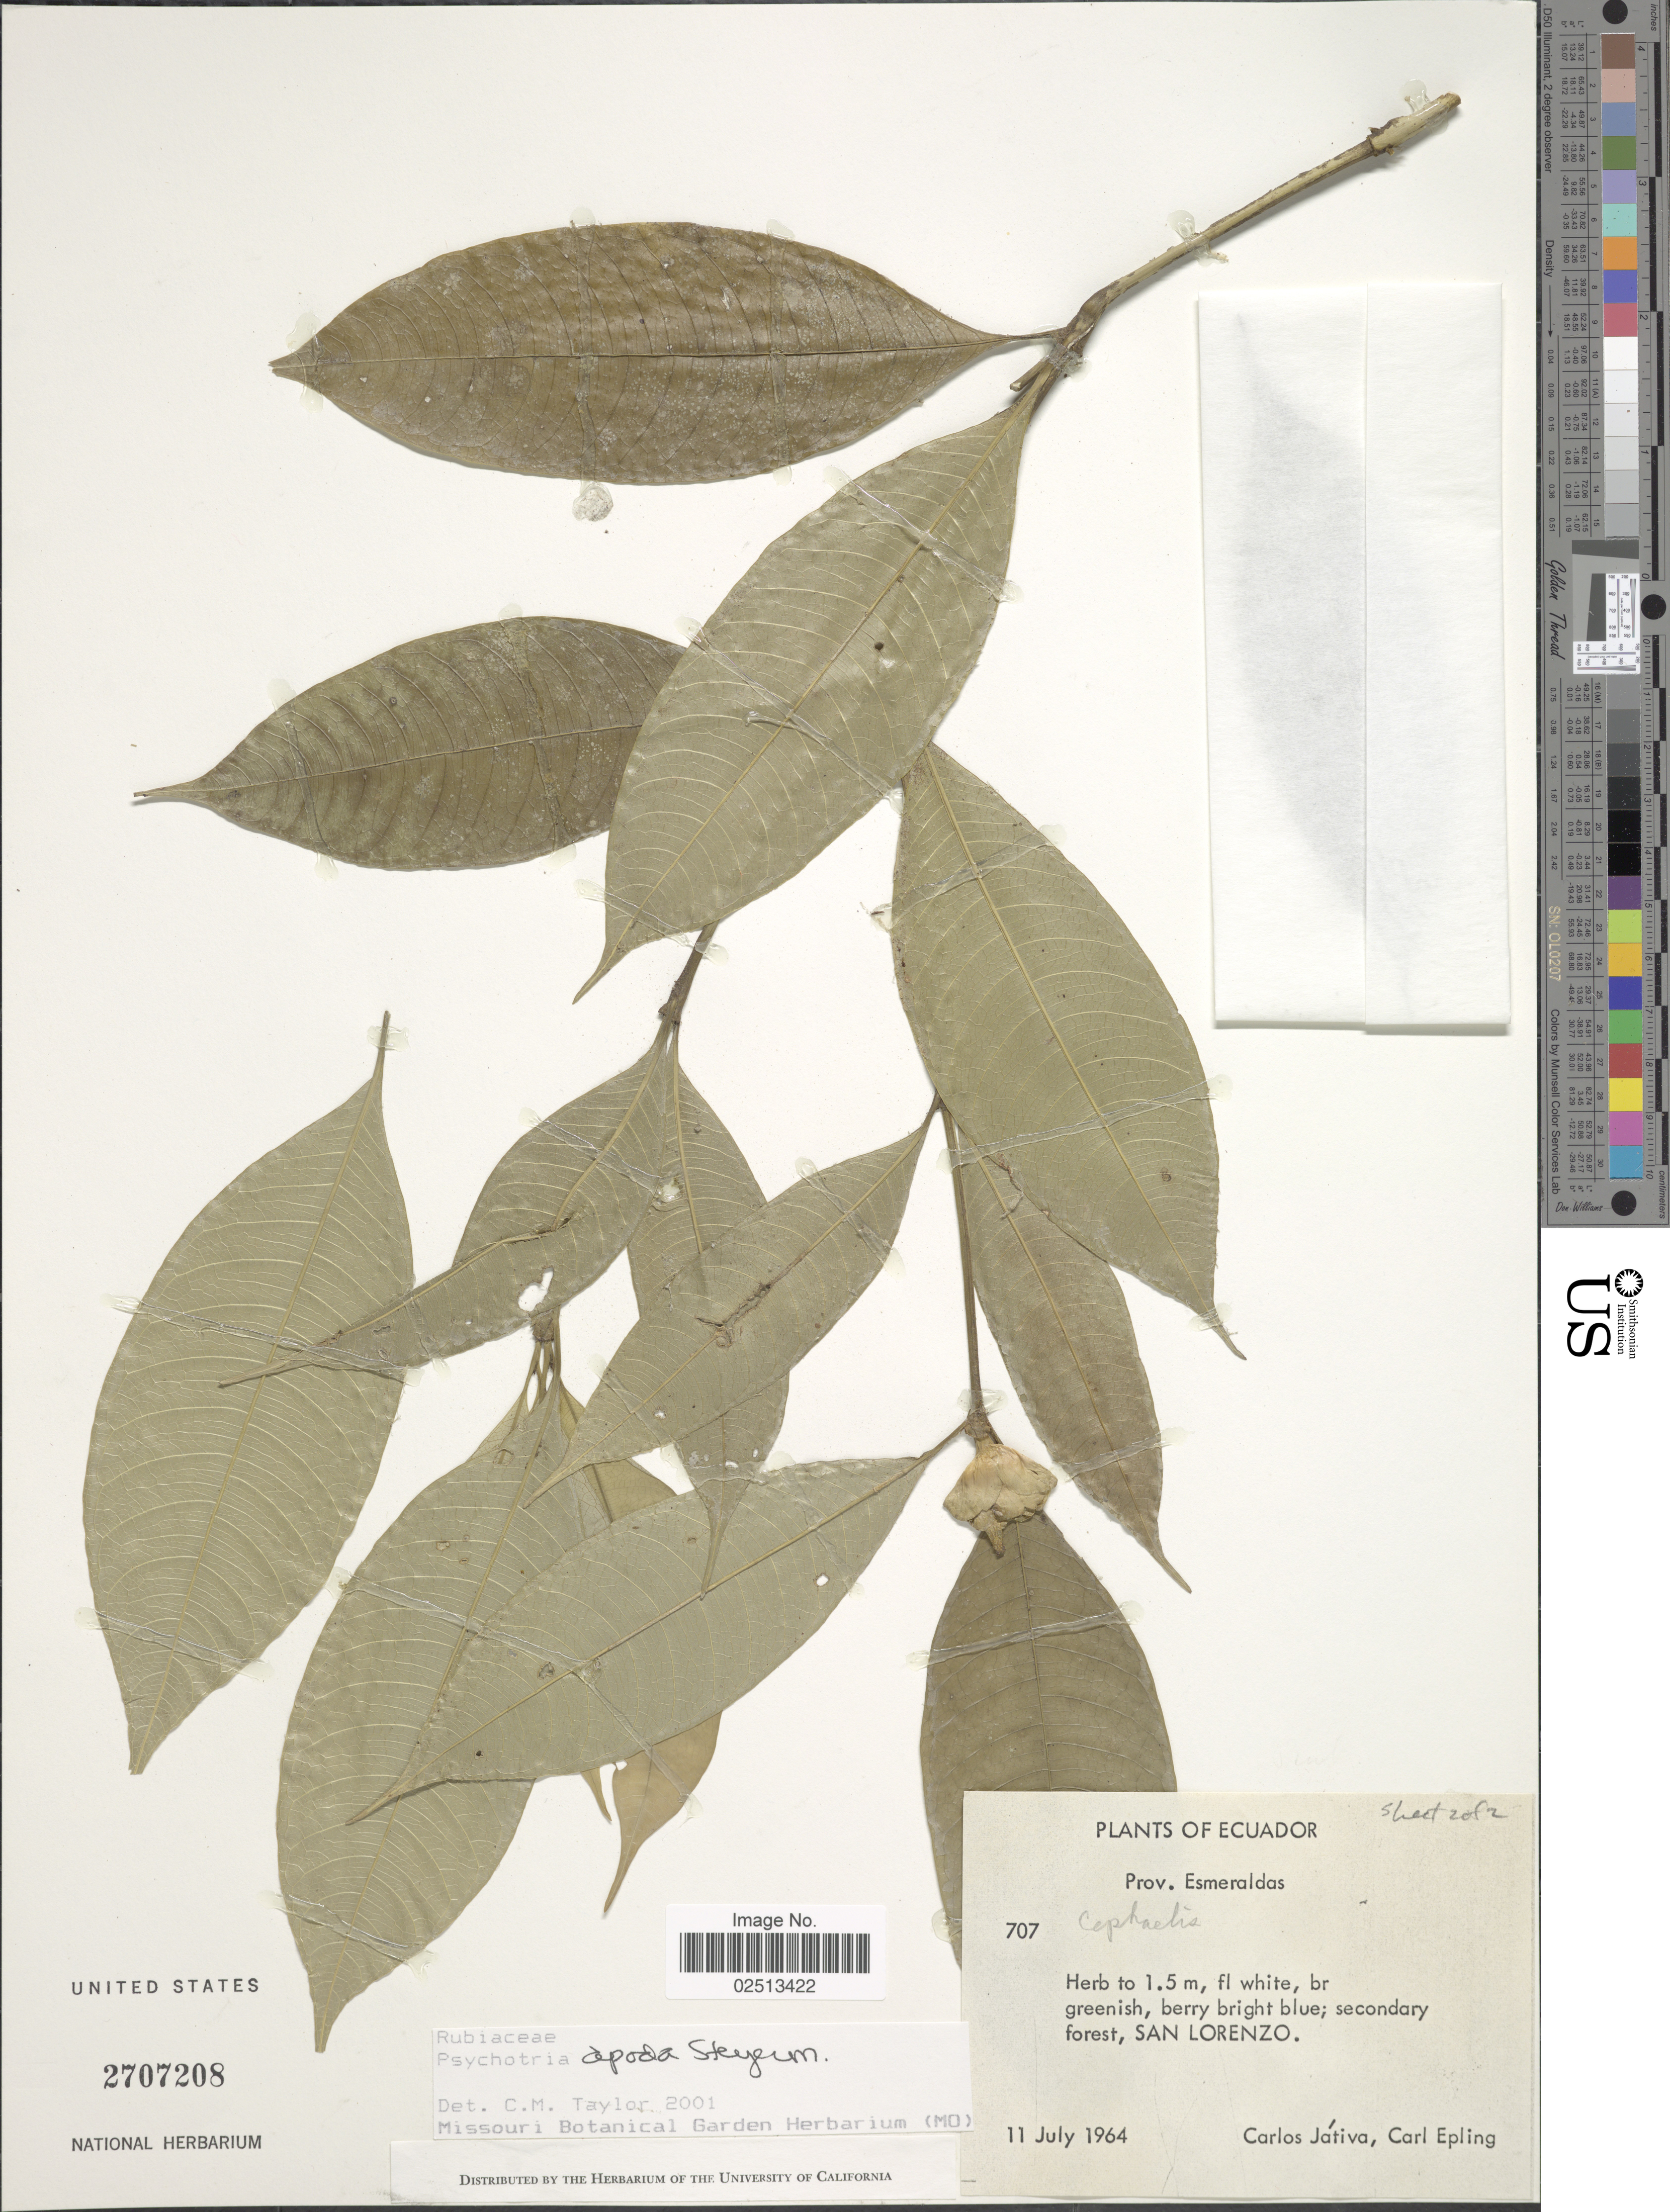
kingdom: Plantae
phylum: Tracheophyta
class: Magnoliopsida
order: Gentianales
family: Rubiaceae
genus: Psychotria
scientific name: Psychotria apoda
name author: Steyerm.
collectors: C. D. Játiva & C. C. Epling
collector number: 707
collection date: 1964-07-11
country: Ecuador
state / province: Esmeraldas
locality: Secondary forest, San Lorenzo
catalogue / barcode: US 2707208